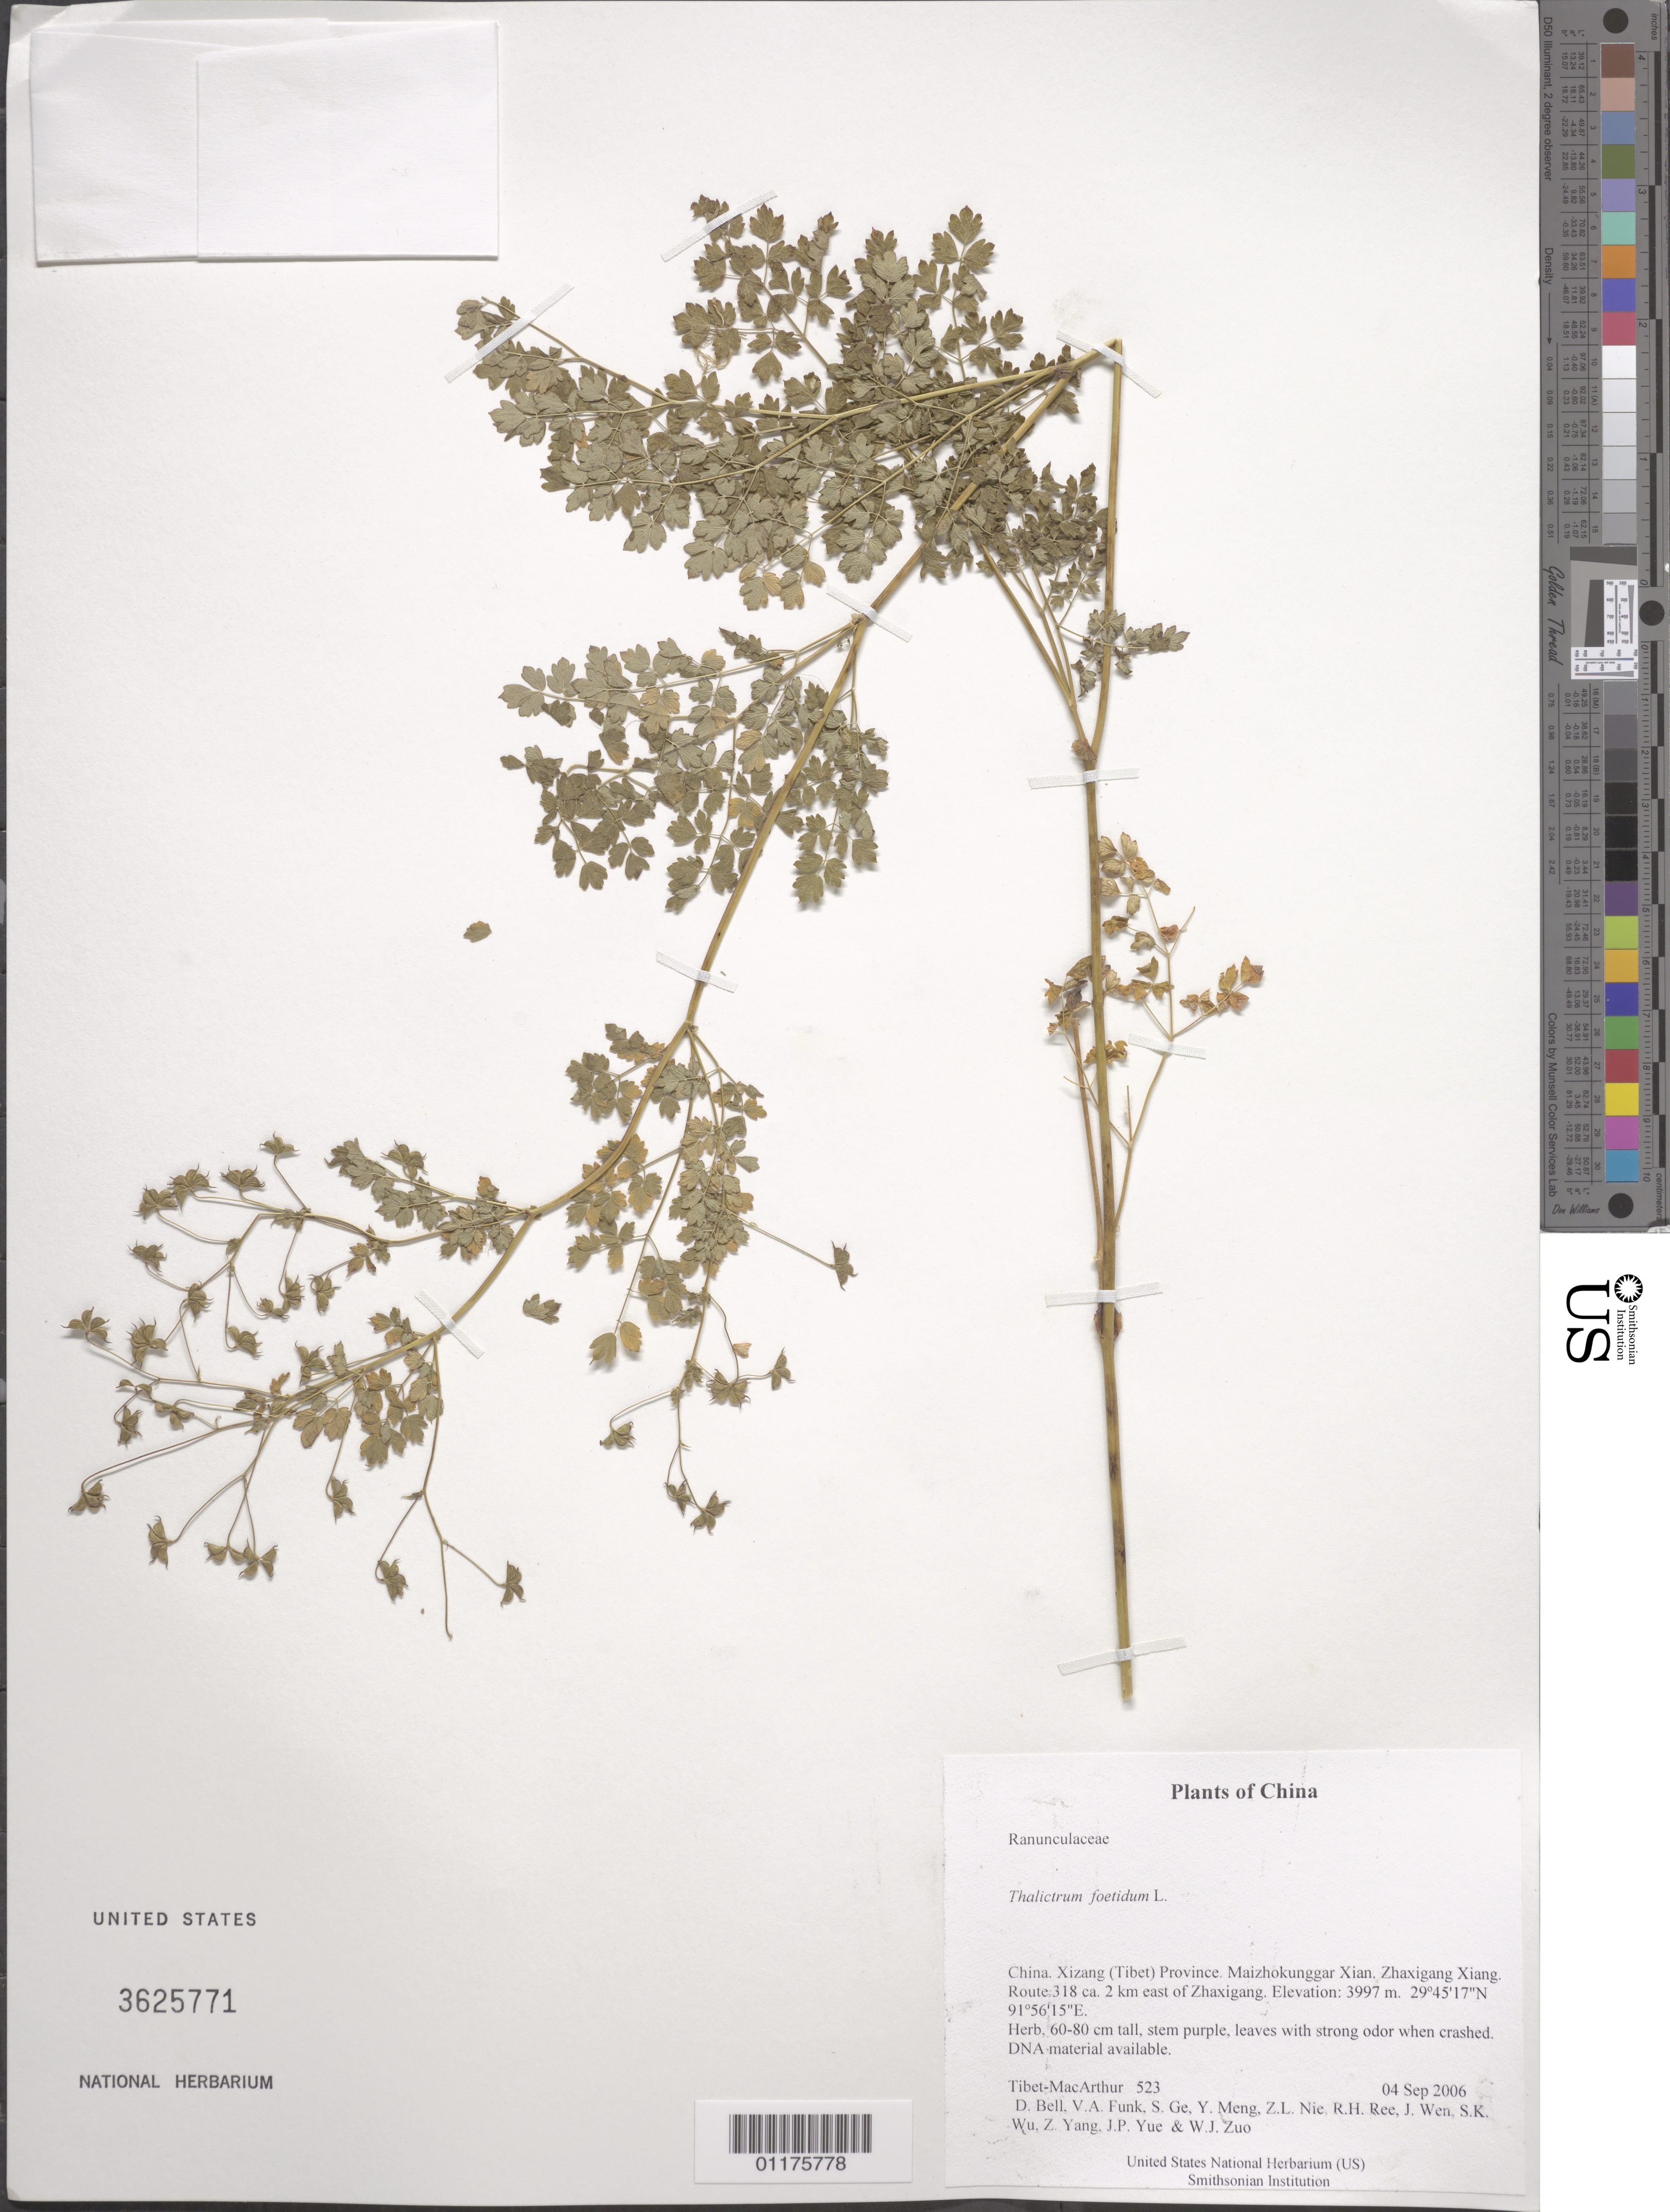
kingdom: Plantae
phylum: Tracheophyta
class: Magnoliopsida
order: Ranunculales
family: Ranunculaceae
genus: Thalictrum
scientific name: Thalictrum foetidum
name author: L.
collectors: Tibet-MacArthur, D. A. Bell, V. Funk, S. Ge, Y. Meng, Z. Nie, R. Ree, J. Wen, S. K. Wu, Z. Yang, J. Yue & W. Zuo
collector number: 523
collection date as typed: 04 Sep 2006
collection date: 2006-09-04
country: China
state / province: Xizang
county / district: Maizhokunggar Xian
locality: Zhaxigang Xiang. Route 318 ca. 2 km east of Zhaxigang.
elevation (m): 3997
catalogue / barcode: US 3625771